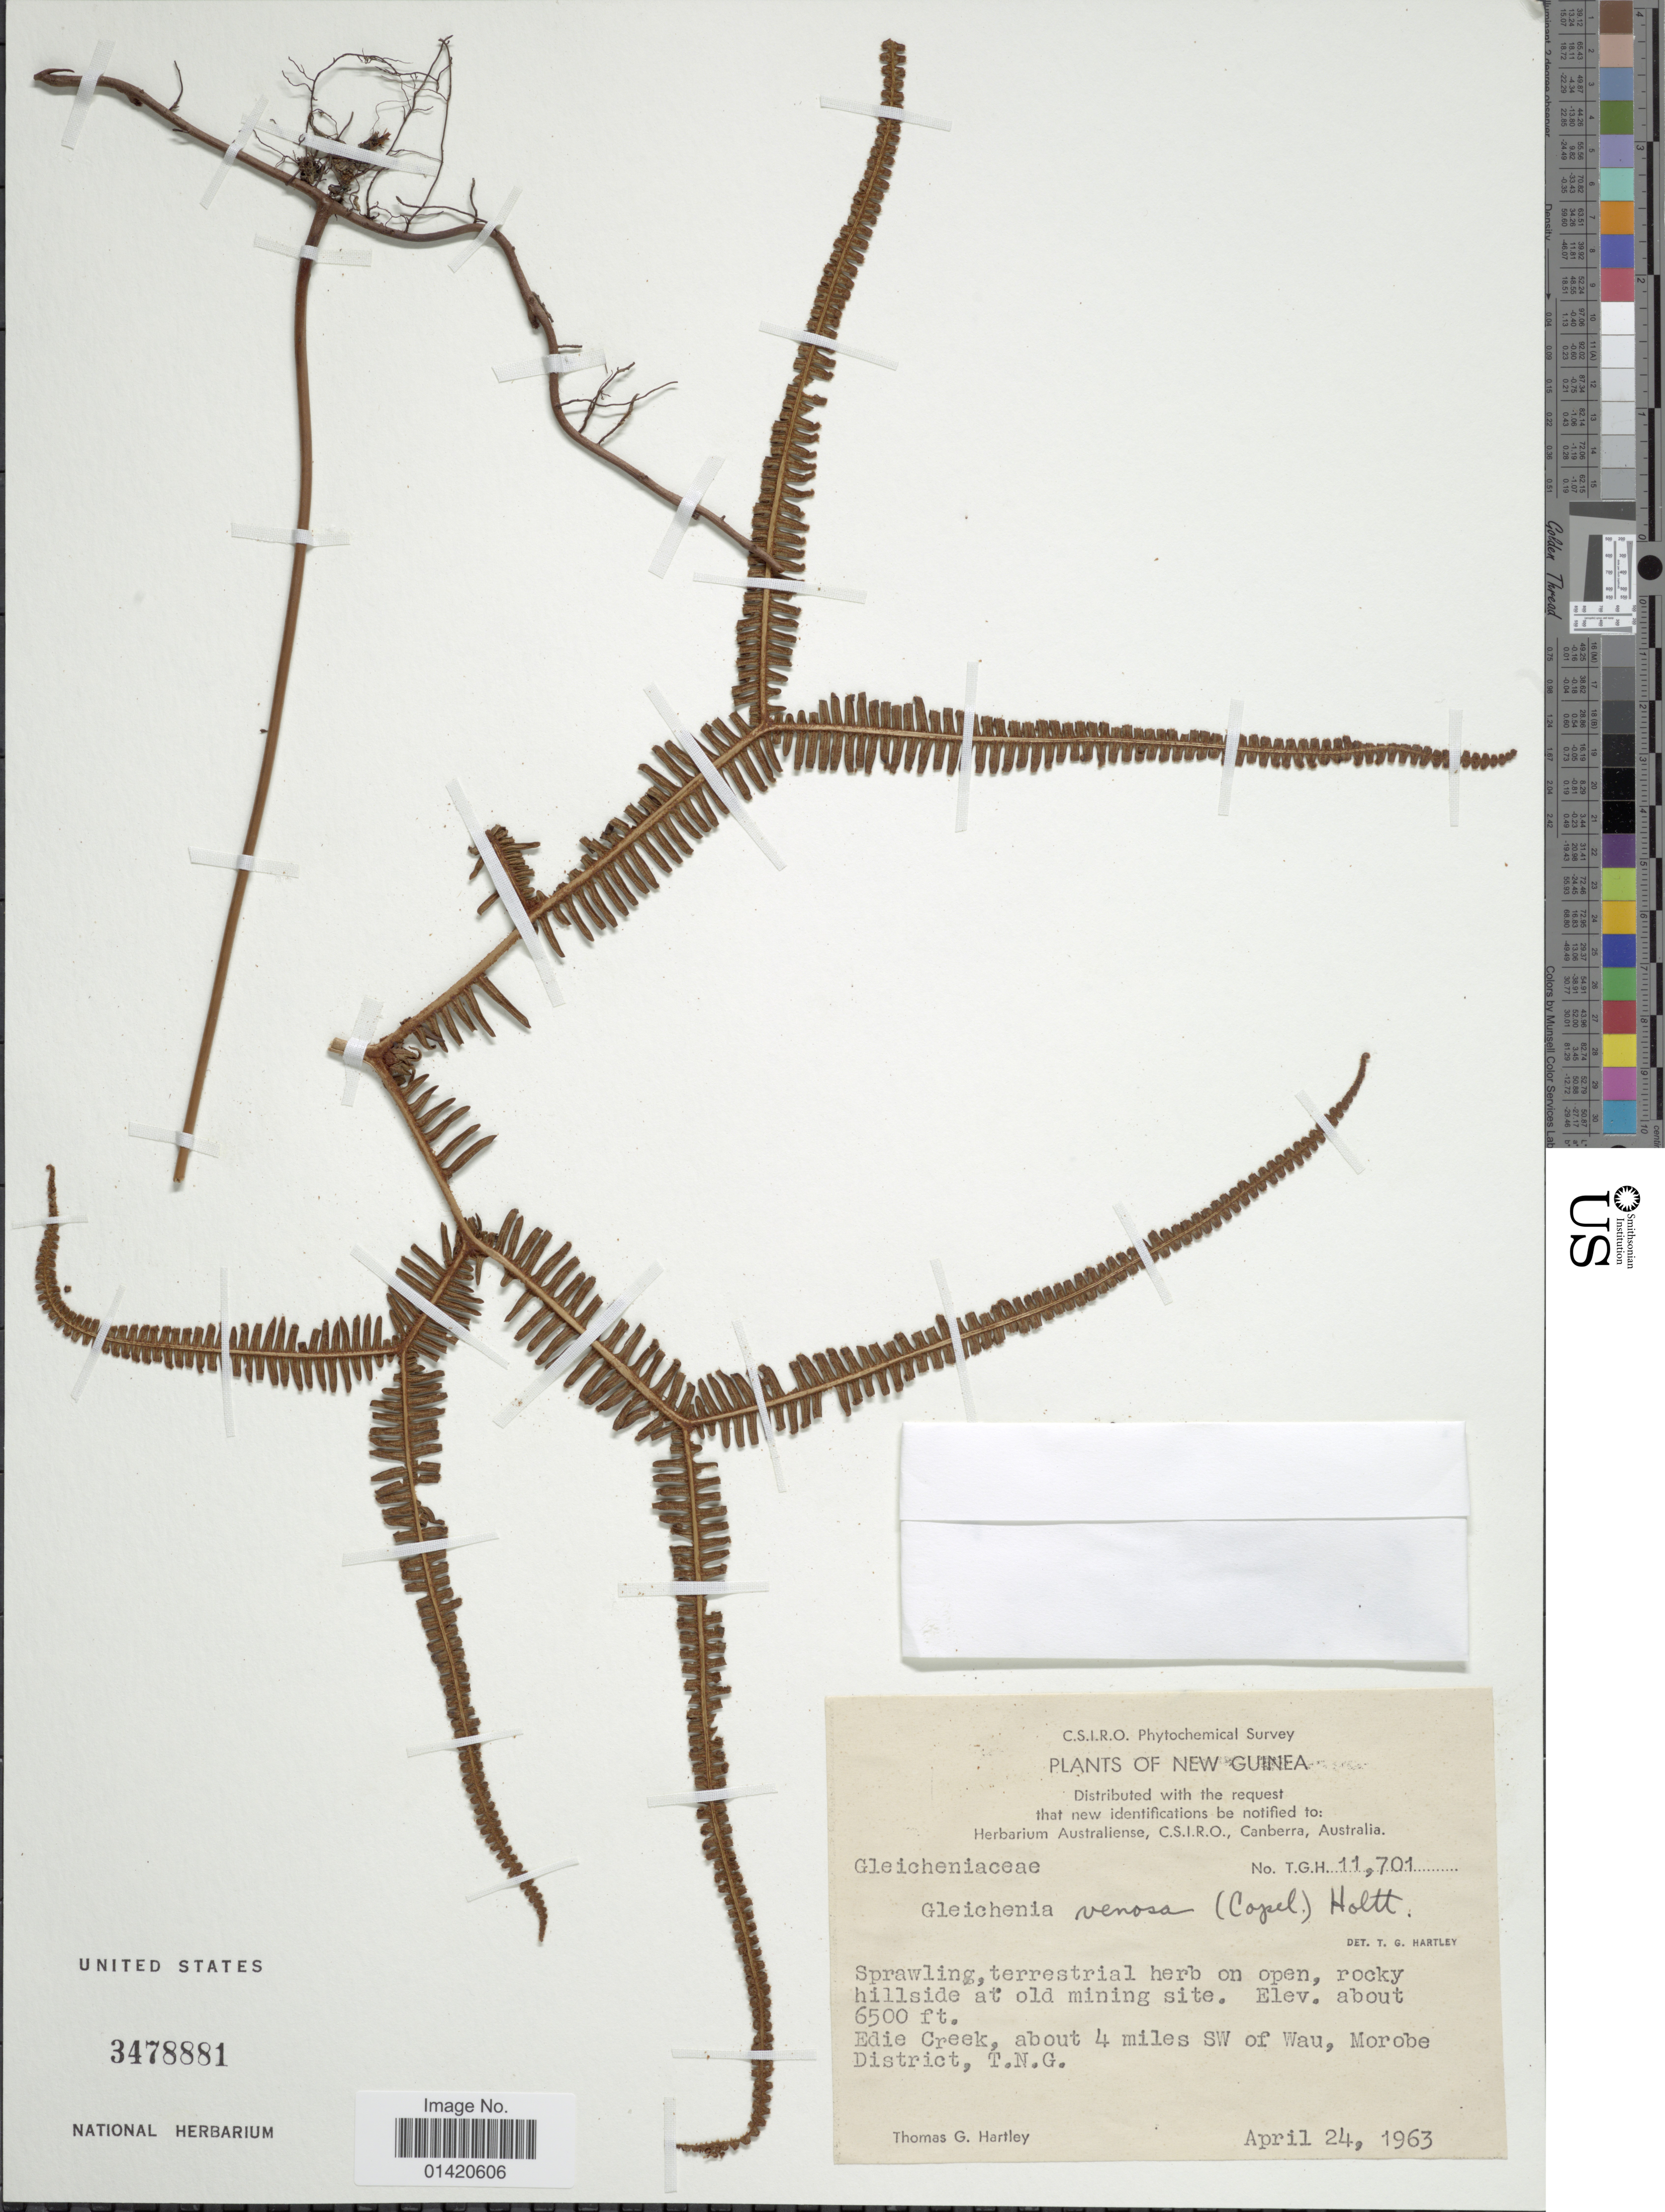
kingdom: Plantae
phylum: Tracheophyta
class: Polypodiopsida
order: Gleicheniales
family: Gleicheniaceae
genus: Dicranopteris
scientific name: Dicranopteris curranii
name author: Copel.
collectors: T. G. Hartley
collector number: T.G.H. 11701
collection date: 1963-04-24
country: Papua New Guinea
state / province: Morobe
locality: Edie Creek, about 4 miles SW of Wau, Morobe District, T.N.G.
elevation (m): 1981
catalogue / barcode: US 3478881